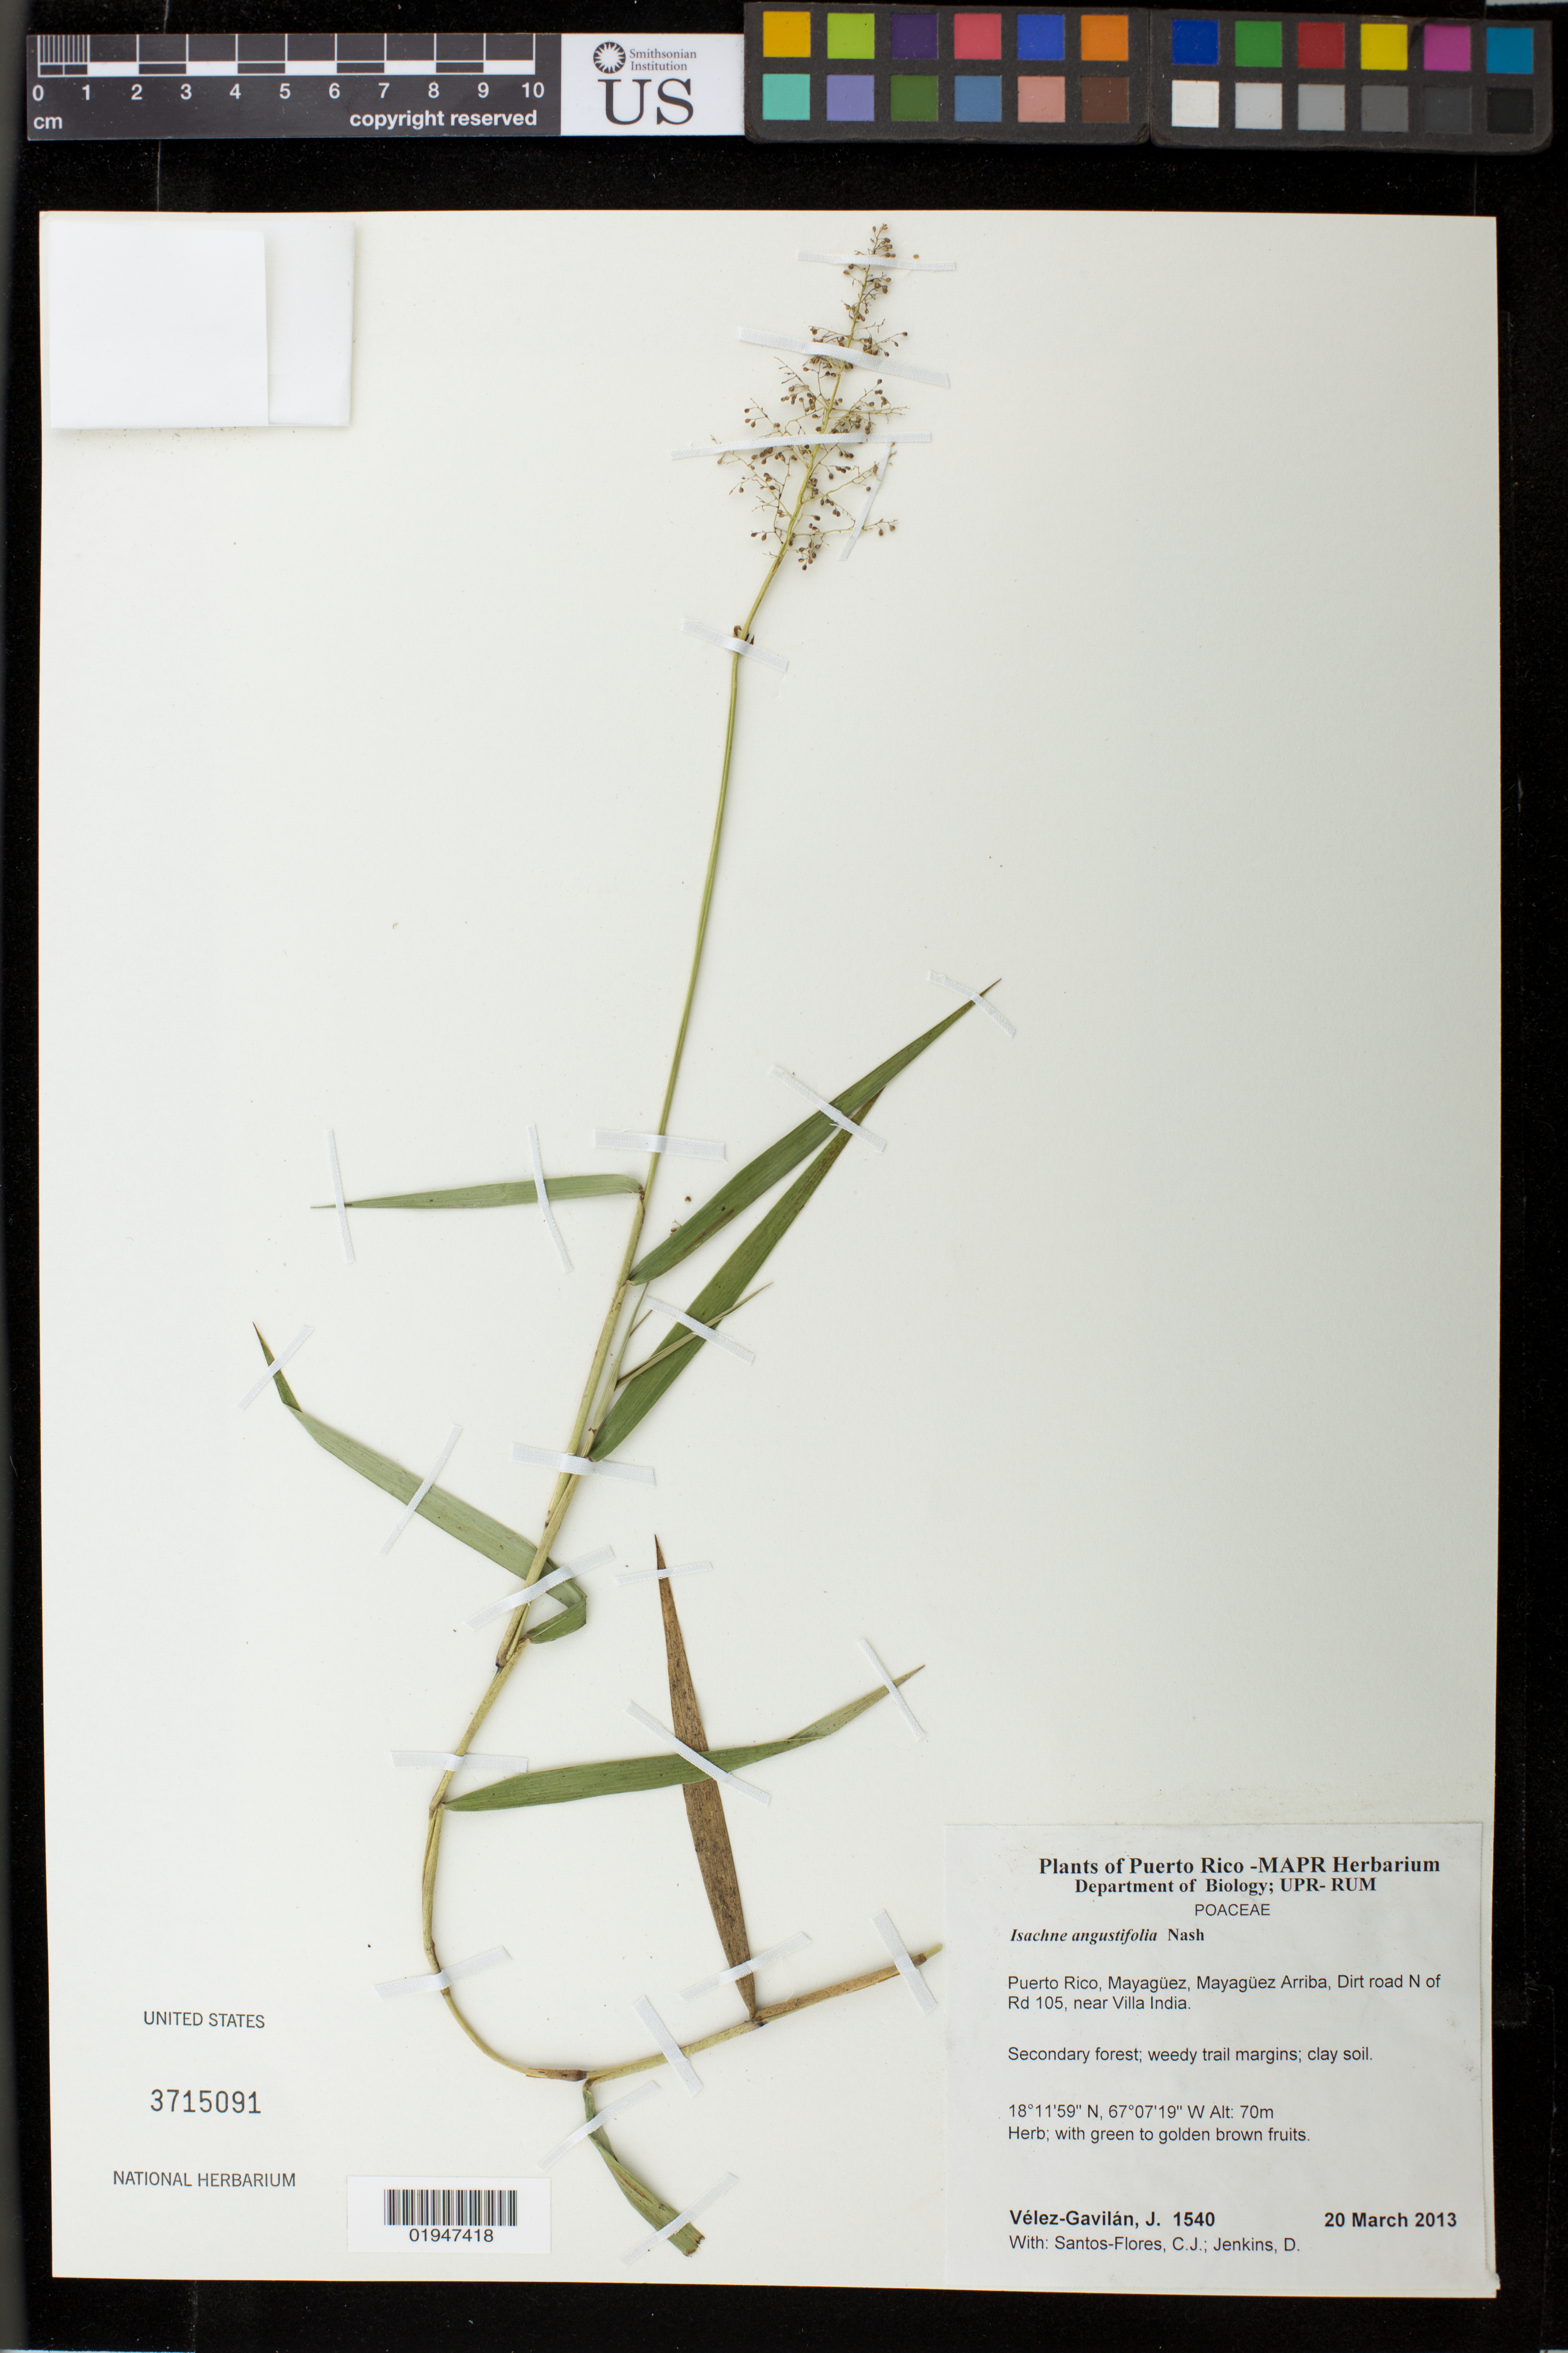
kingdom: Plantae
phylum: Tracheophyta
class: Liliopsida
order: Poales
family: Poaceae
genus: Isachne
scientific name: Isachne angustifolia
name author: Nash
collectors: J. Vélez-Gavilán, C. Santos-Flores & D. Jenkins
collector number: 1540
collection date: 2013-03-20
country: Puerto Rico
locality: Mayagüez Arriba, dirt road N of Rd 105, near Villa India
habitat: Secondary forest; weedy trail margins; clay soil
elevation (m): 70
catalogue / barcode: US 3715091